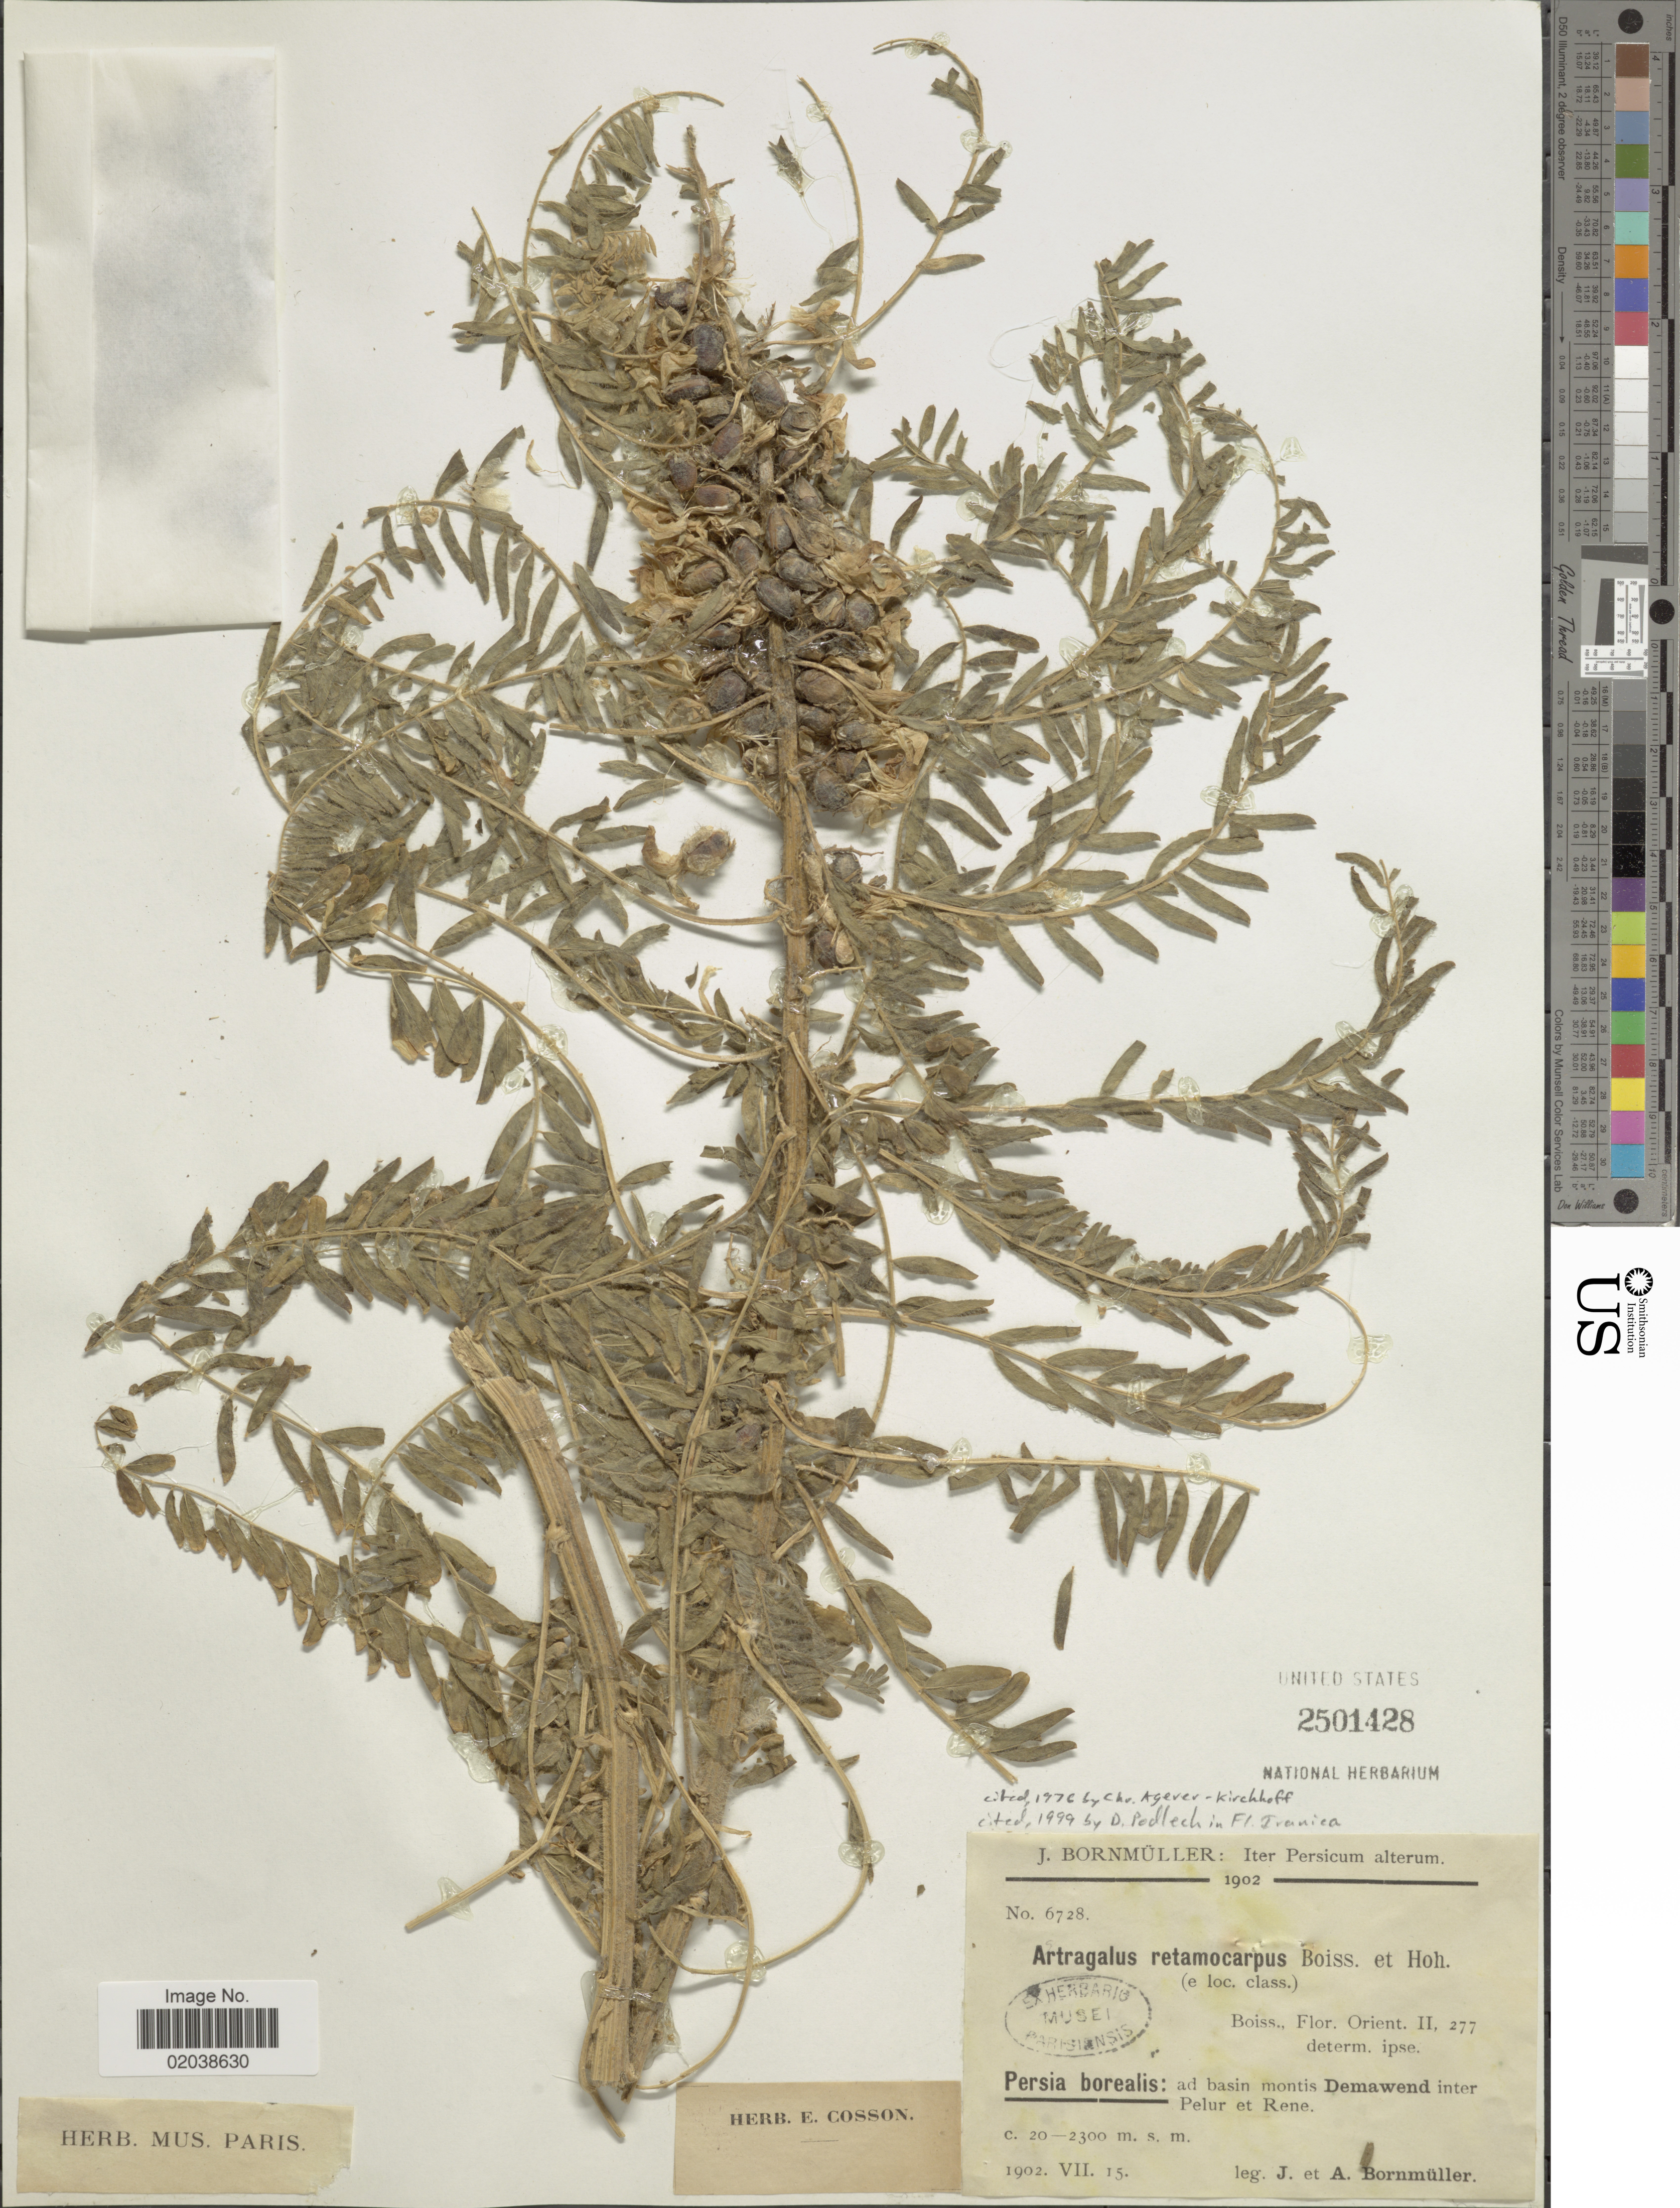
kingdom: Plantae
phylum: Tracheophyta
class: Magnoliopsida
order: Fabales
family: Fabaceae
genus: Astragalus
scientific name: Astragalus retamocarpus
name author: Boiss. & Hohen.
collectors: J. Bornmüller & A. Bornmüller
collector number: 6728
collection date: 1902-07-15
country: Iran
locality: Persia borealis: ad basin montis Demawend inter Pelur et Rene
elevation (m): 20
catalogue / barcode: US 2501428